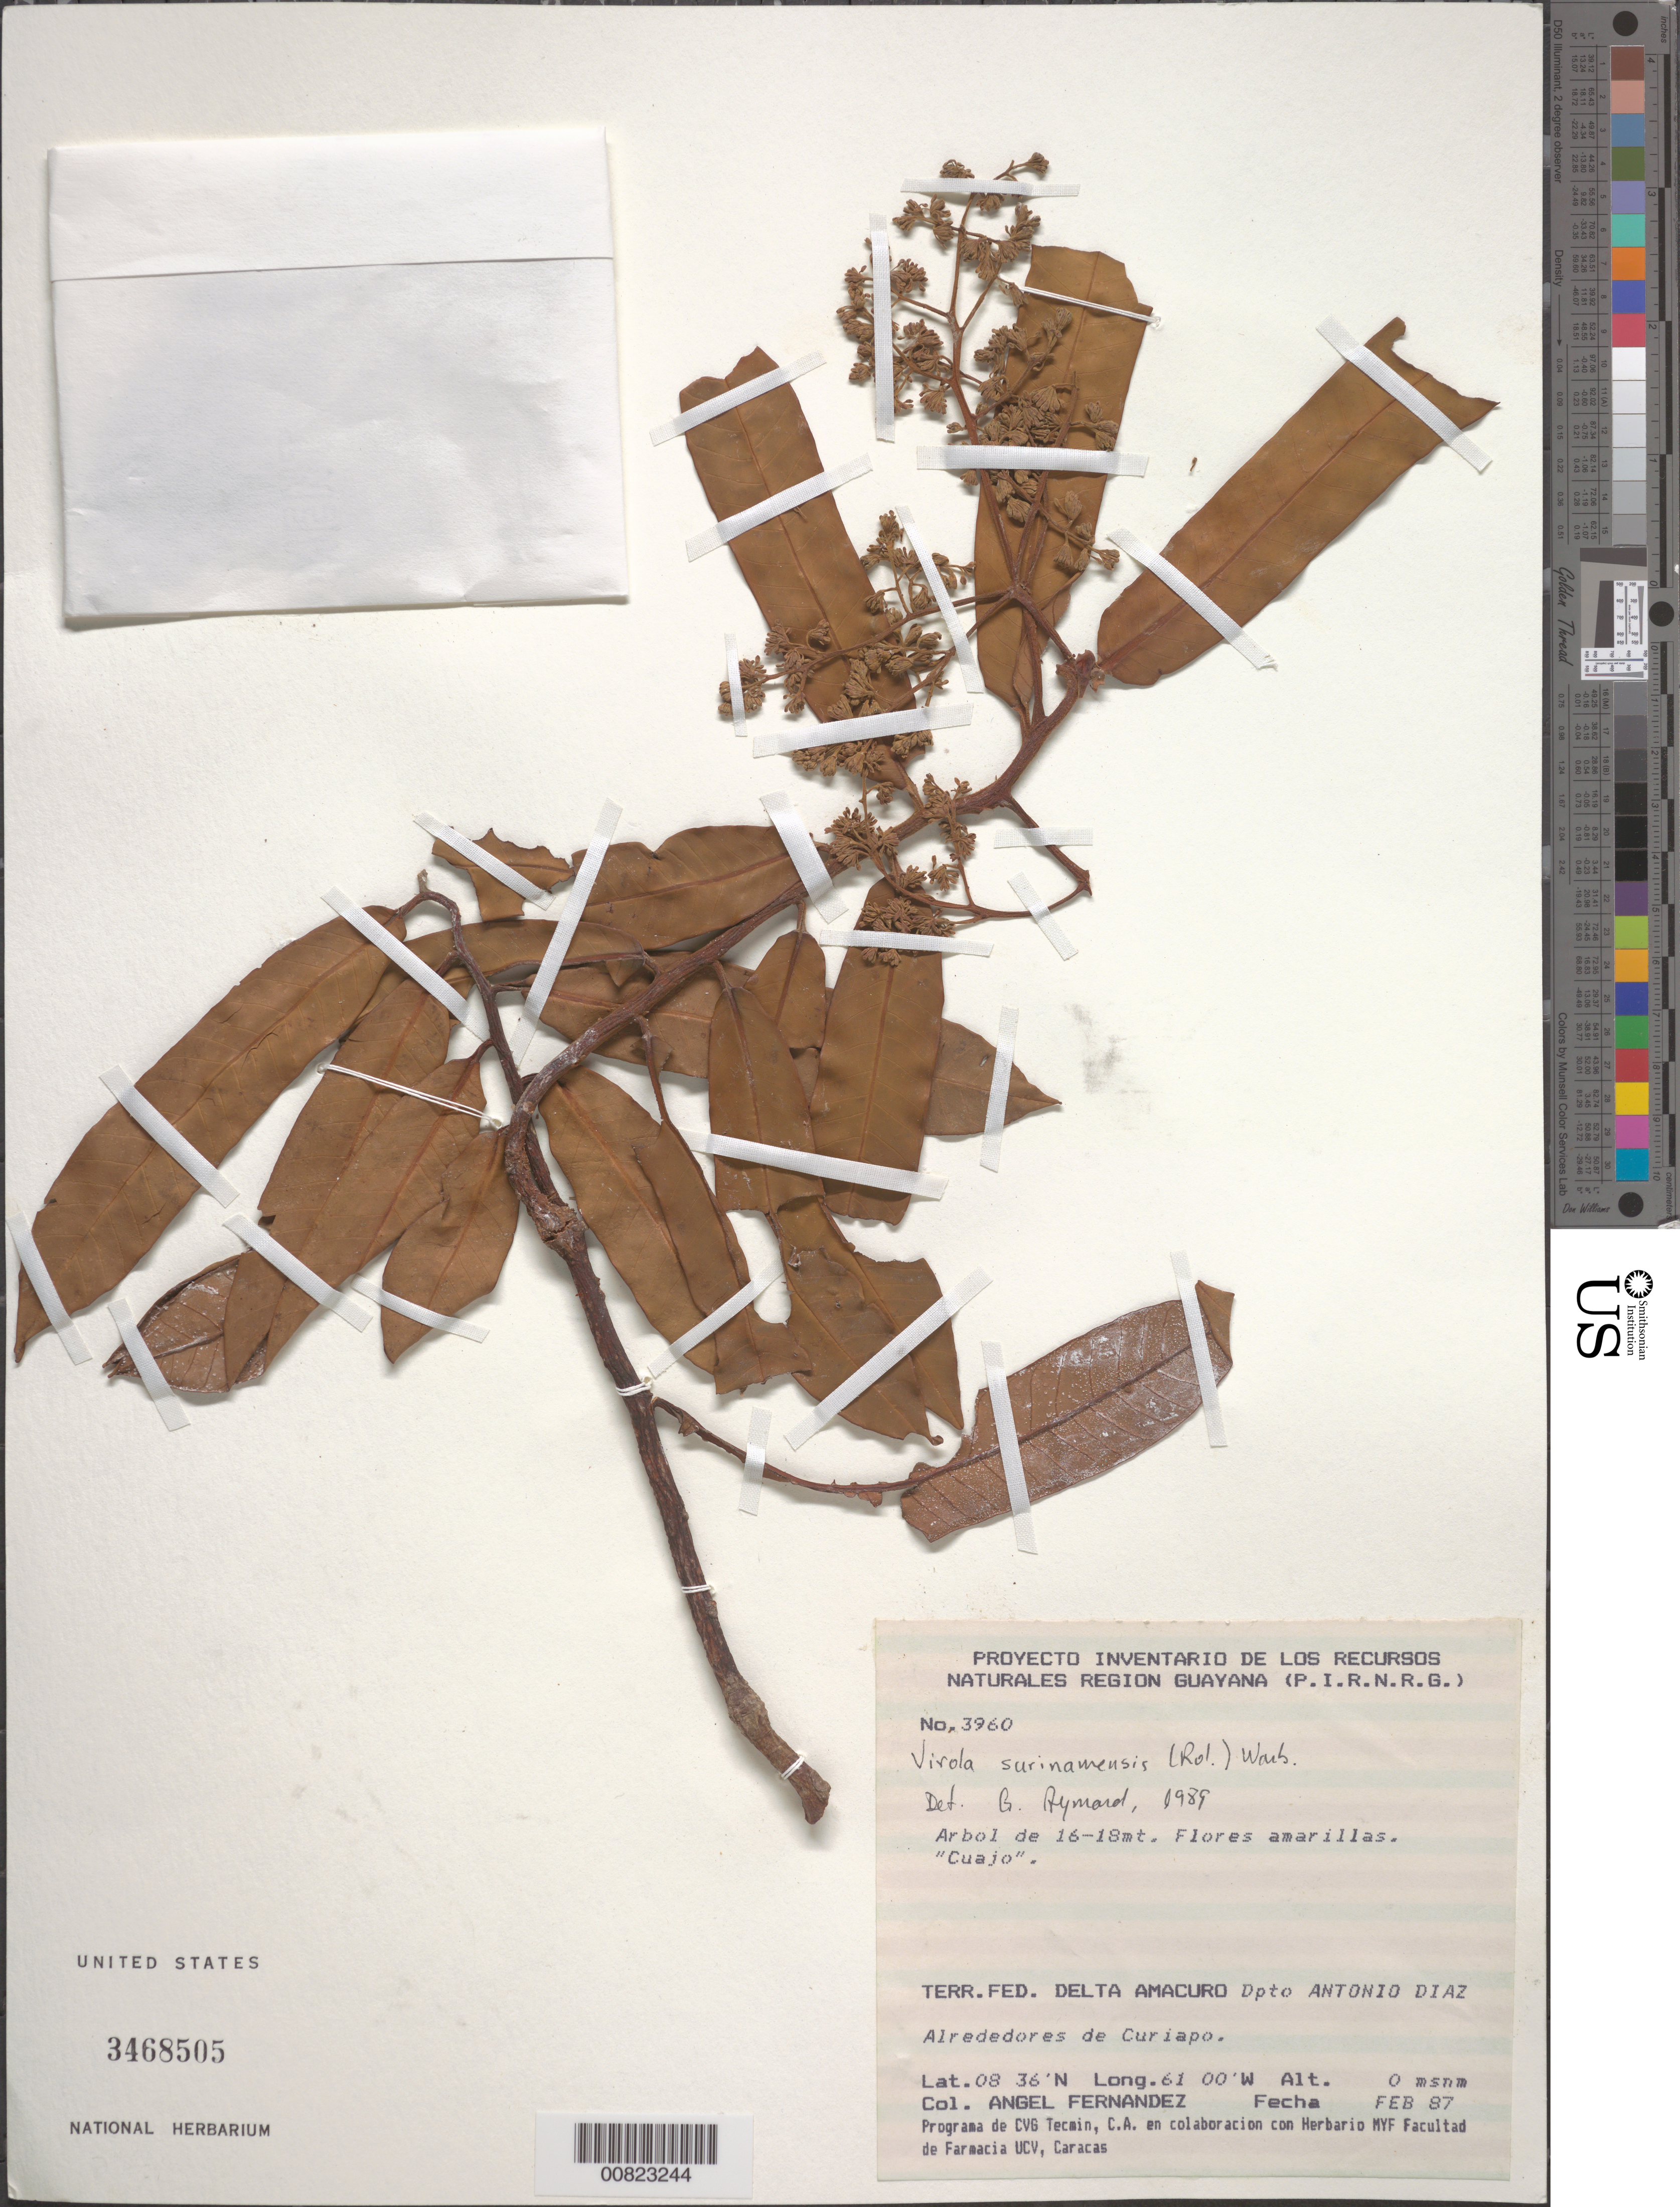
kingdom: Plantae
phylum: Tracheophyta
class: Magnoliopsida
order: Magnoliales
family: Myristicaceae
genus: Virola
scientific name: Virola surinamensis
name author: (Rol.) Warb.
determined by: Aymard C., G. A., (PORT), Univ. Nac. Exp. de los Llanos Ezequiel Zamora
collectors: A. Fernández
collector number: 3960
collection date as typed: Feb-87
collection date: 1987-02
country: Venezuela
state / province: Delta Amacuro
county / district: Antonio Díaz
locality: Curiapo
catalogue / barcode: US 3468505